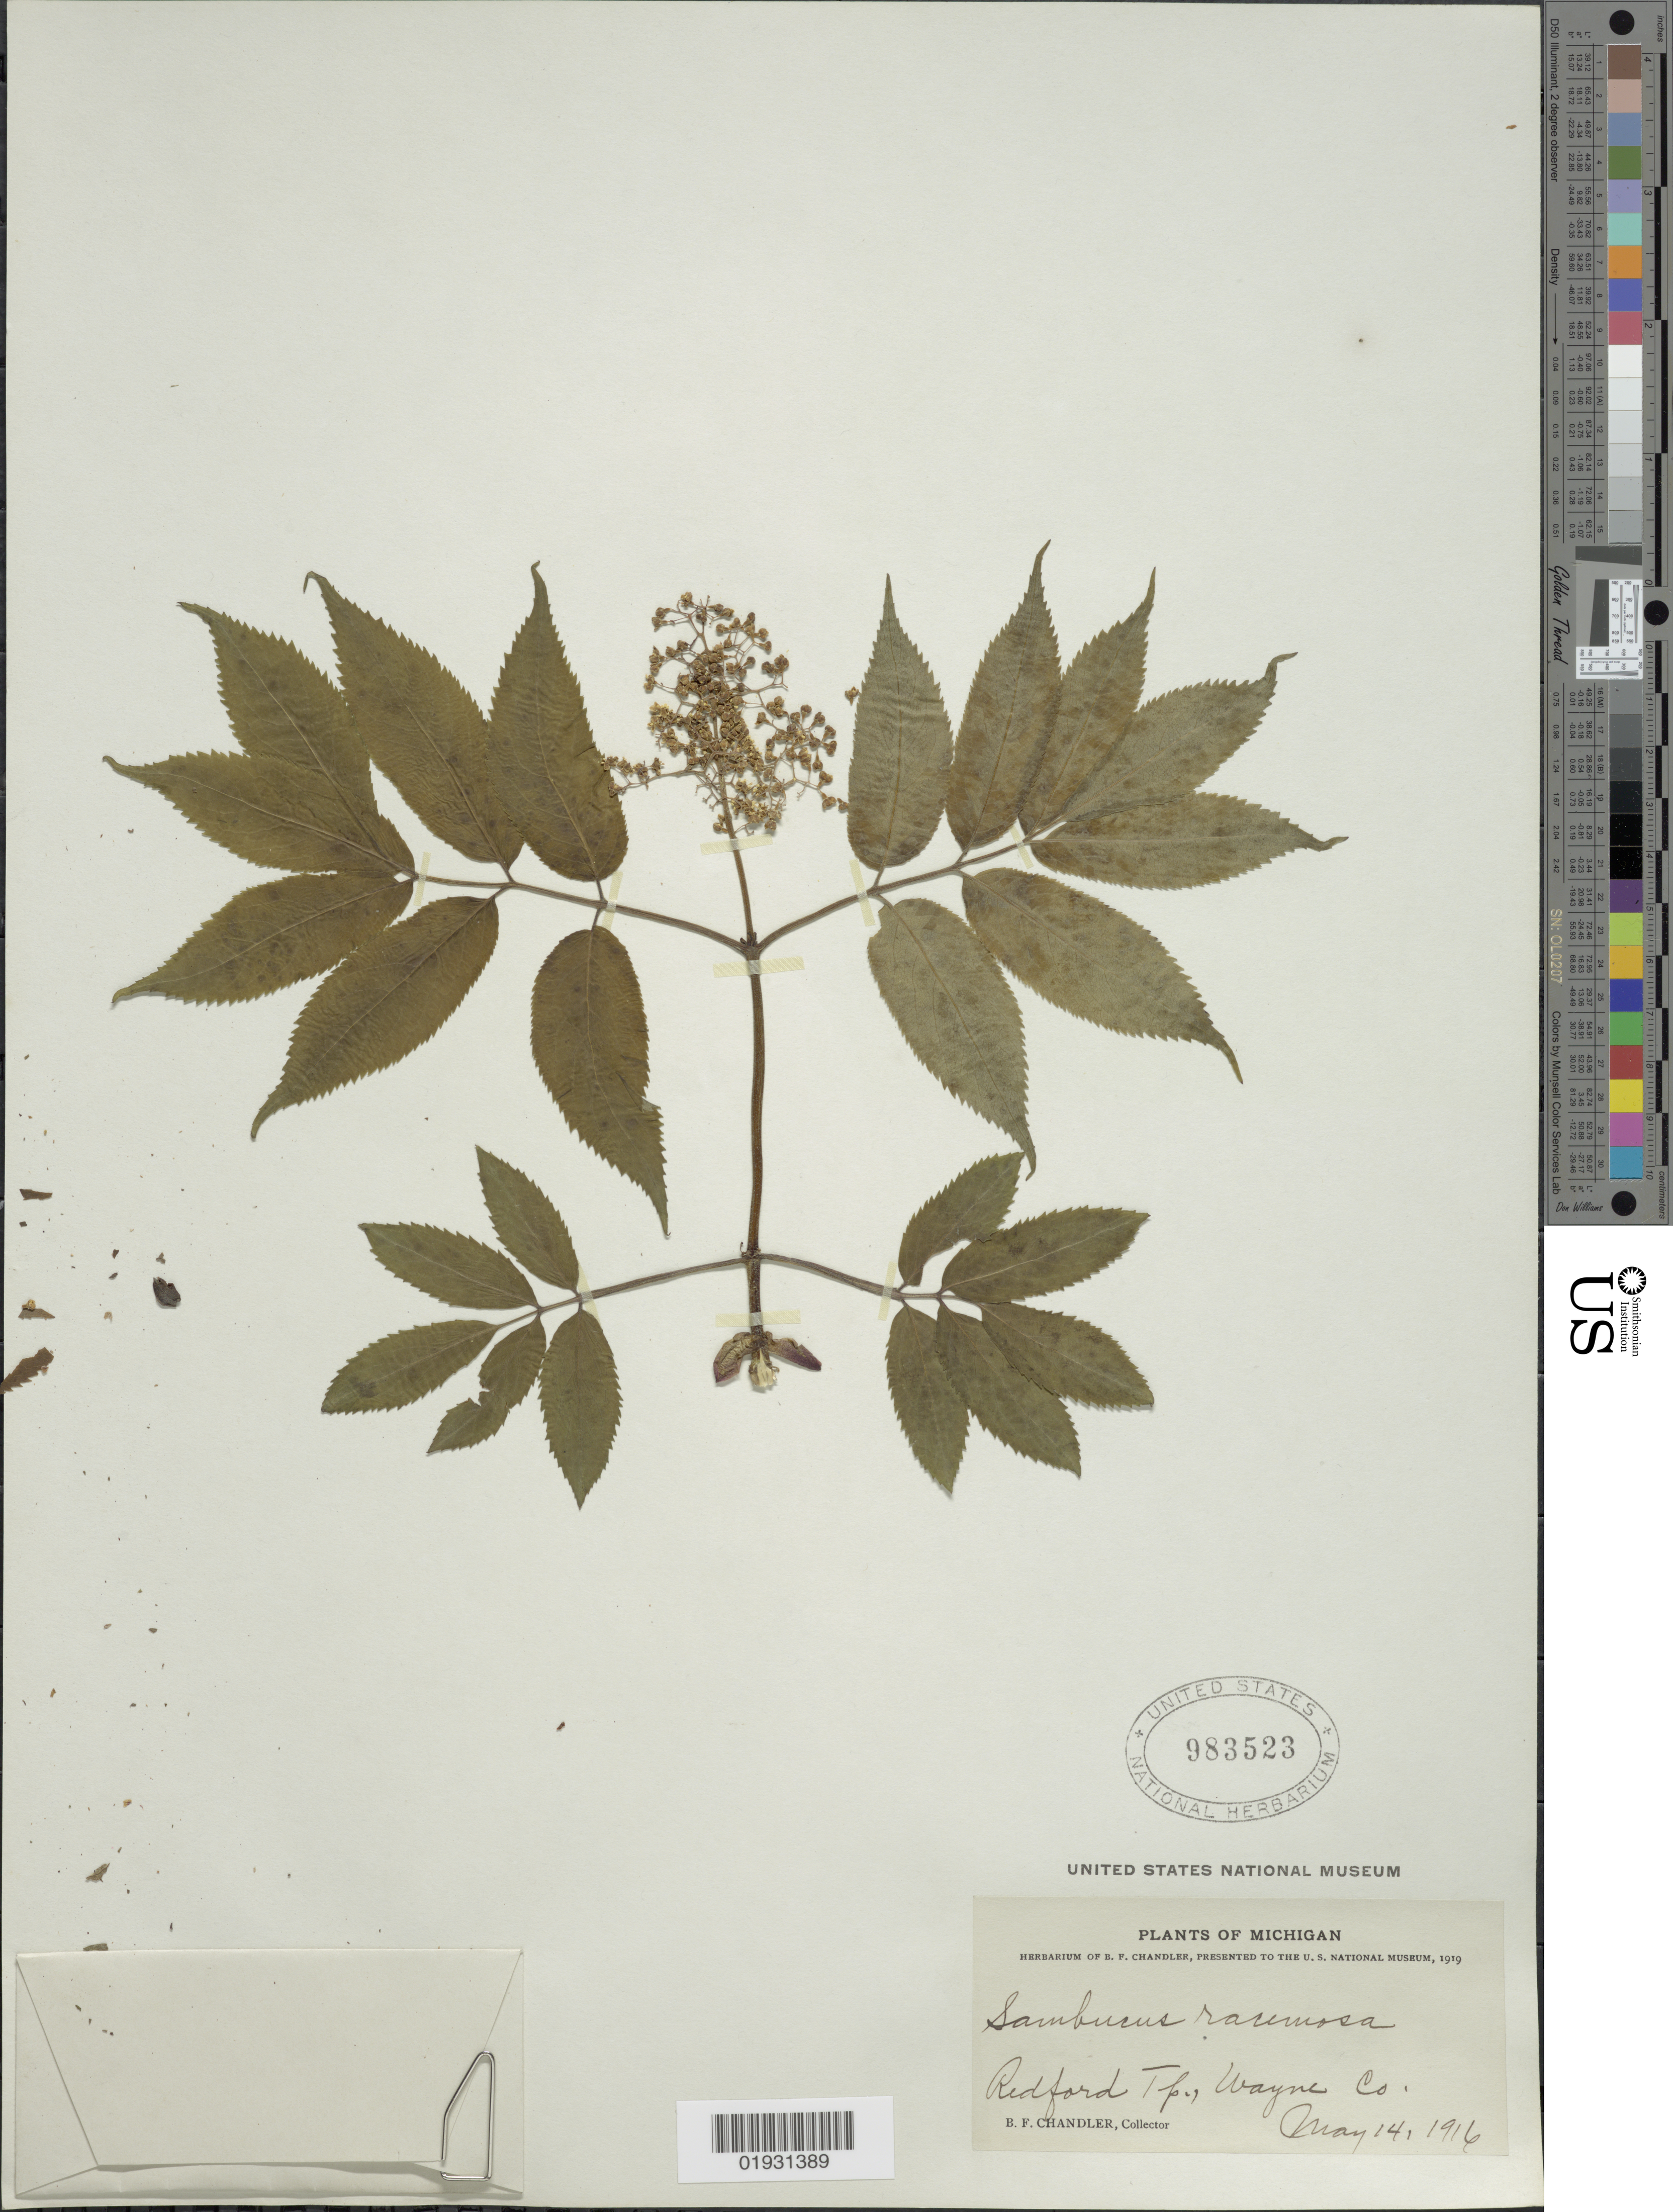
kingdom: Plantae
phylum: Tracheophyta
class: Magnoliopsida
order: Dipsacales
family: Viburnaceae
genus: Sambucus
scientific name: Sambucus racemosa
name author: L.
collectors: B. F. Chandler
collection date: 1916-05-14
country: United States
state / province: Michigan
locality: Redford Tp., Wayne Co.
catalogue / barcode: US 983523